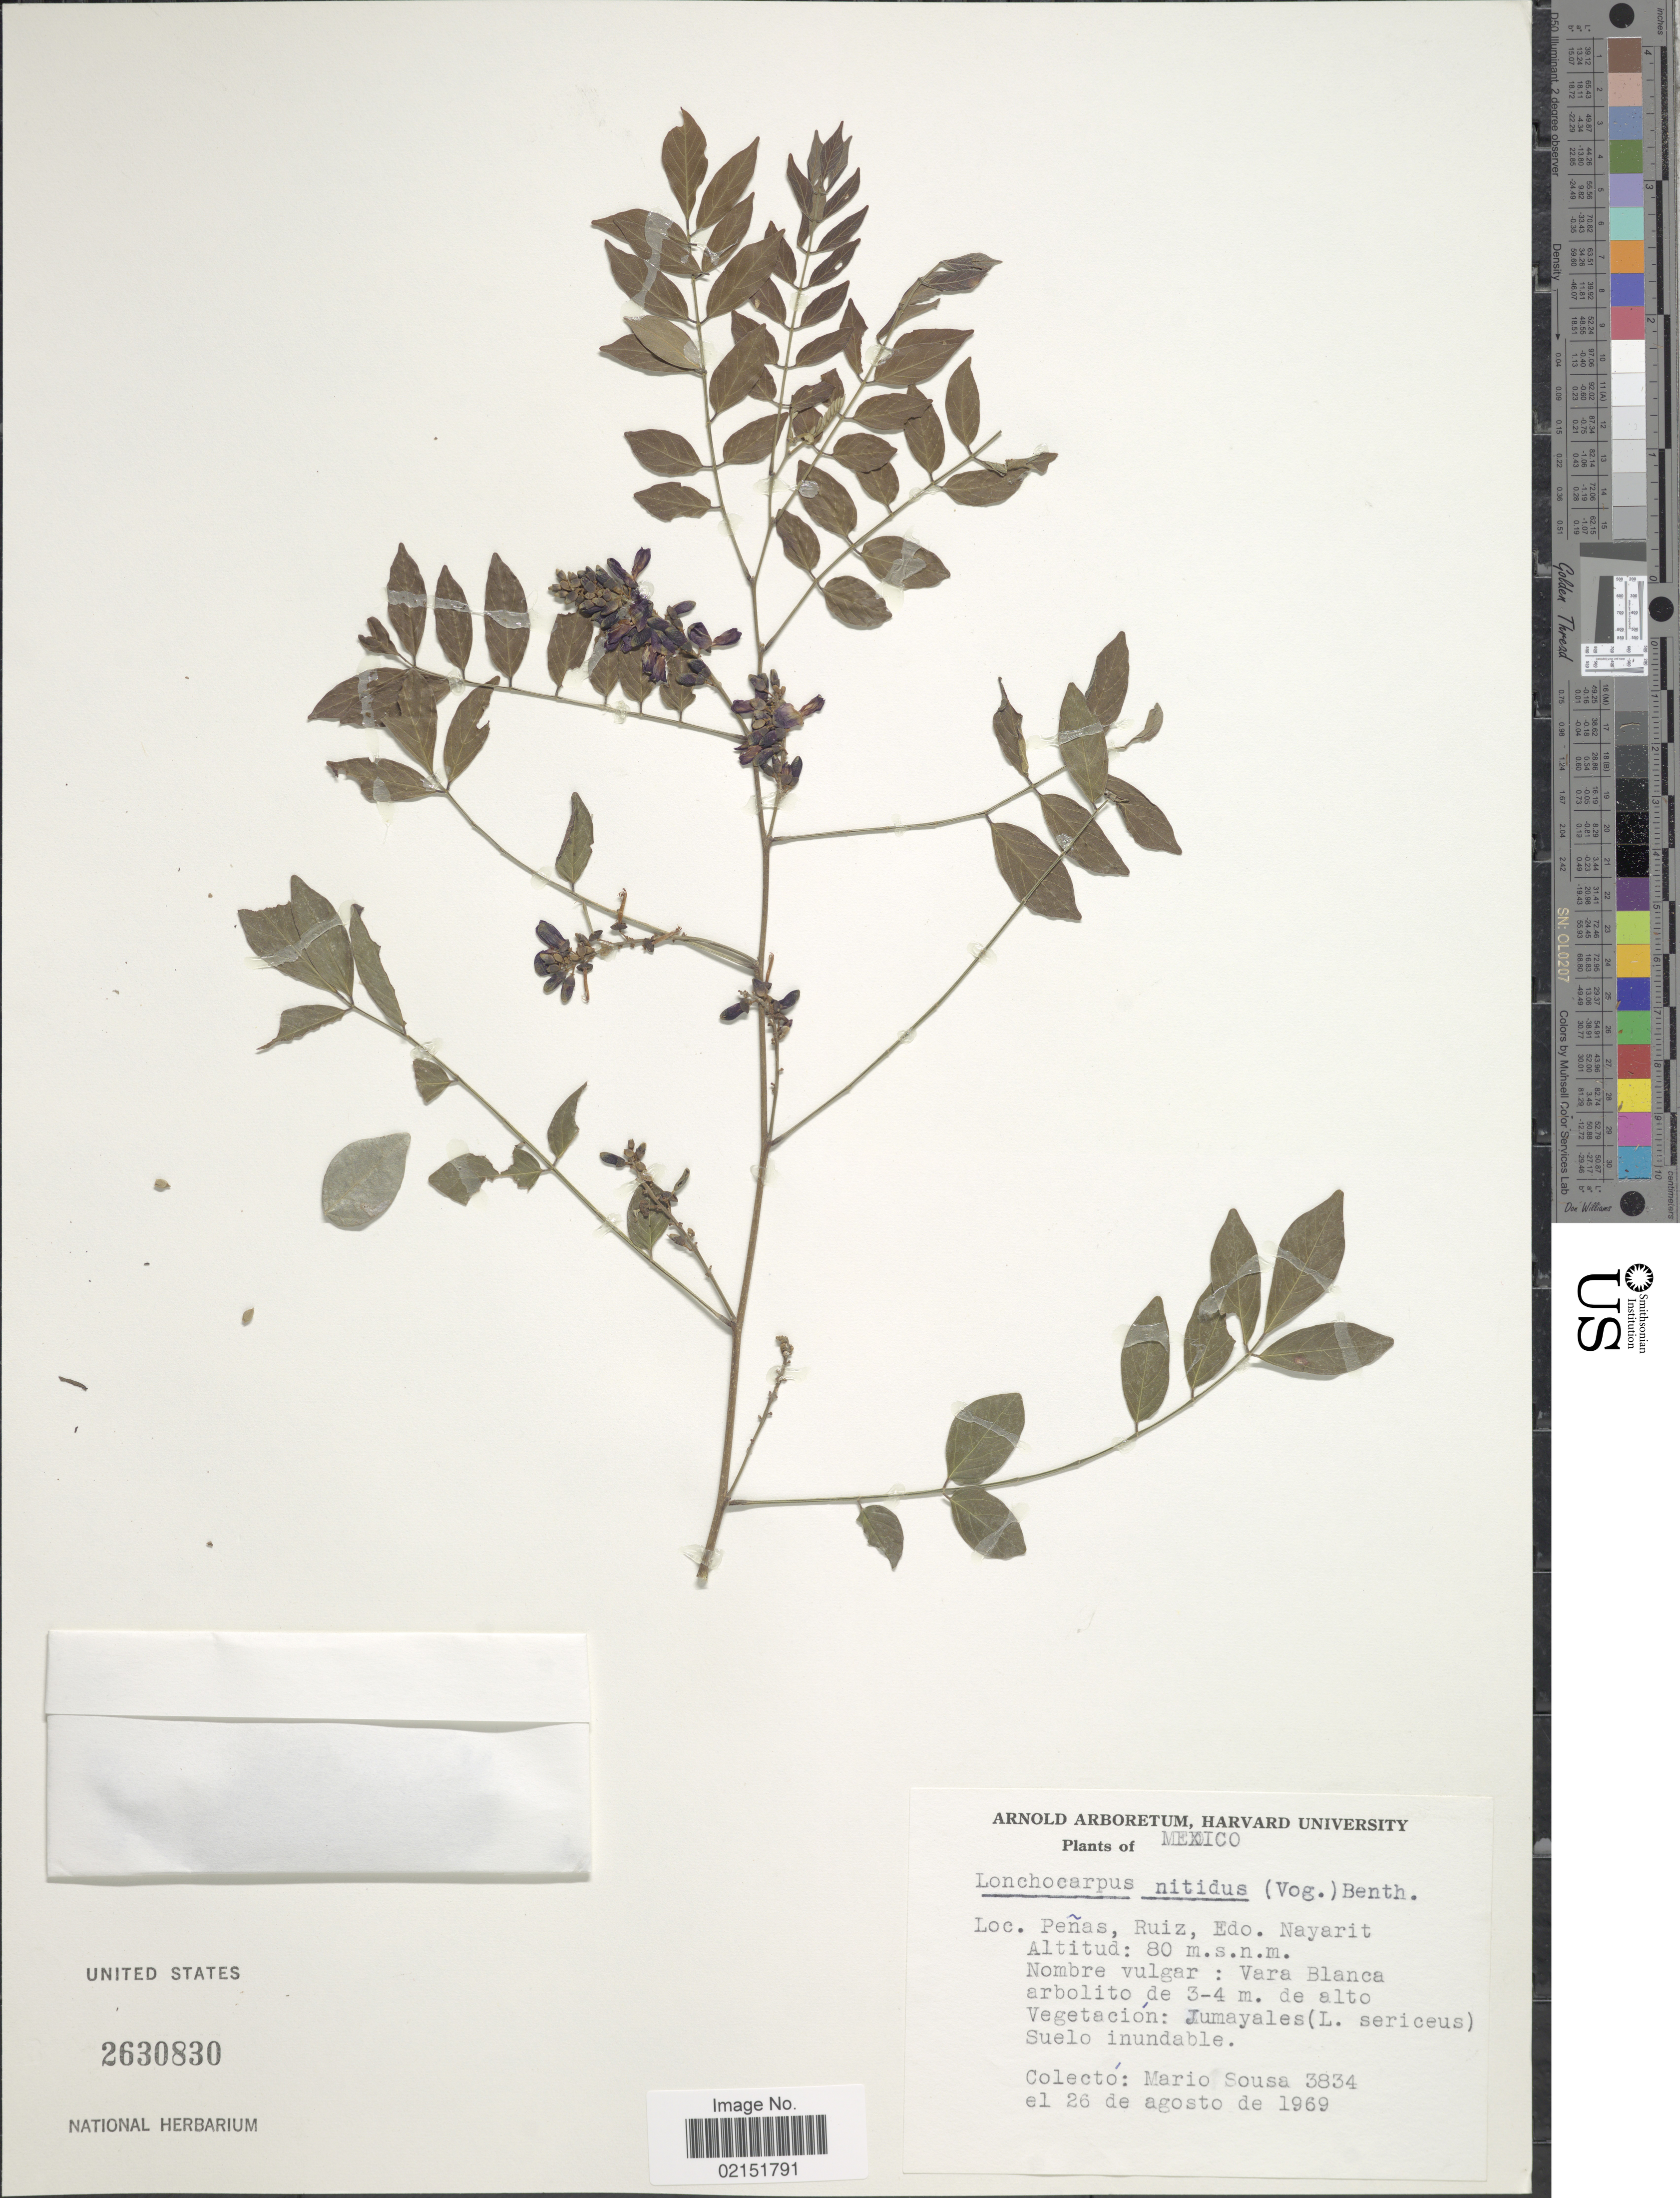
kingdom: Plantae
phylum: Tracheophyta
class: Magnoliopsida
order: Fabales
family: Fabaceae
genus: Lonchocarpus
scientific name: Lonchocarpus nitidus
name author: (Vogel) Benth.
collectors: M. Sousa S.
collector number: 3834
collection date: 1969-08-26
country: Mexico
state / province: Nayarit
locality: Penas, Ruiz, Vara Blanca, Vegetacion; Jumayales (L. sericeus), Suelo inundable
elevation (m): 80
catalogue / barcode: US 2630830